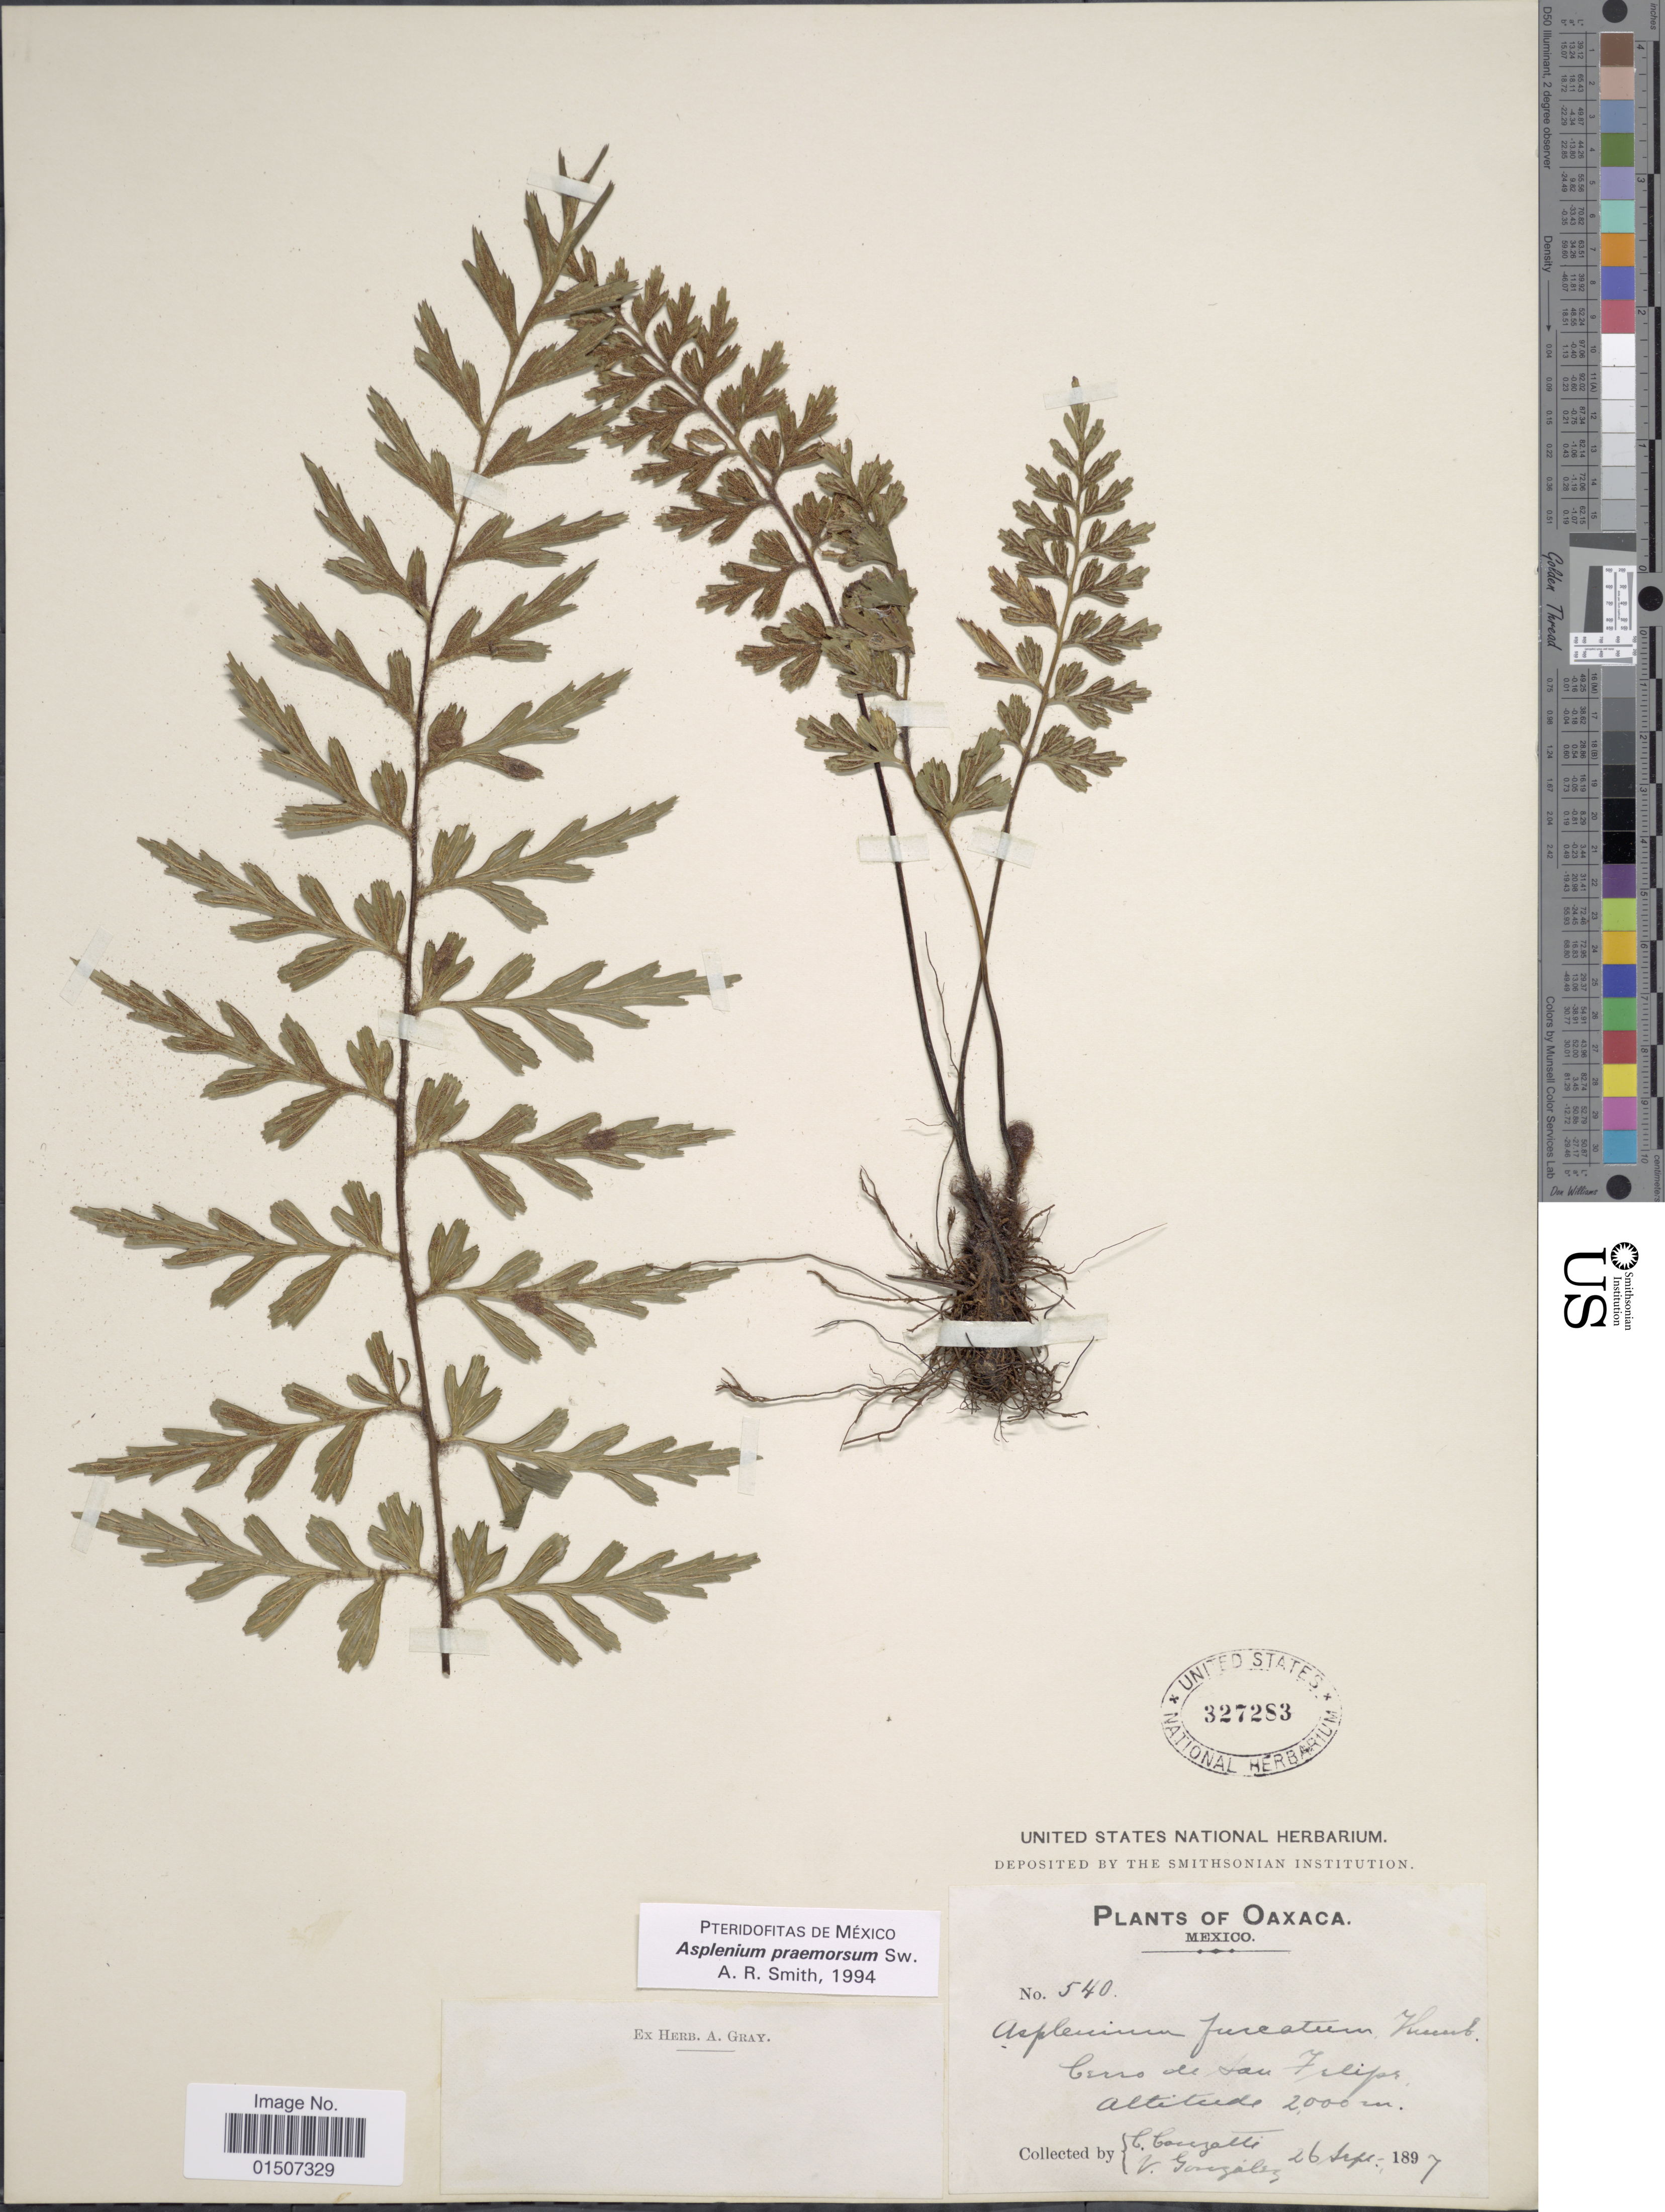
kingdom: Plantae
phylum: Tracheophyta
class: Polypodiopsida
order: Polypodiales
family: Aspleniaceae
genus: Asplenium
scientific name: Asplenium praemorsum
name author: Sw.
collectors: C. Conzatti & V. Gonzalez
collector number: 540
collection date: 1897-09-26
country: Mexico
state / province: Oaxaca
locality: Cerro de San Felipe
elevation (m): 2000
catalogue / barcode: US 327283